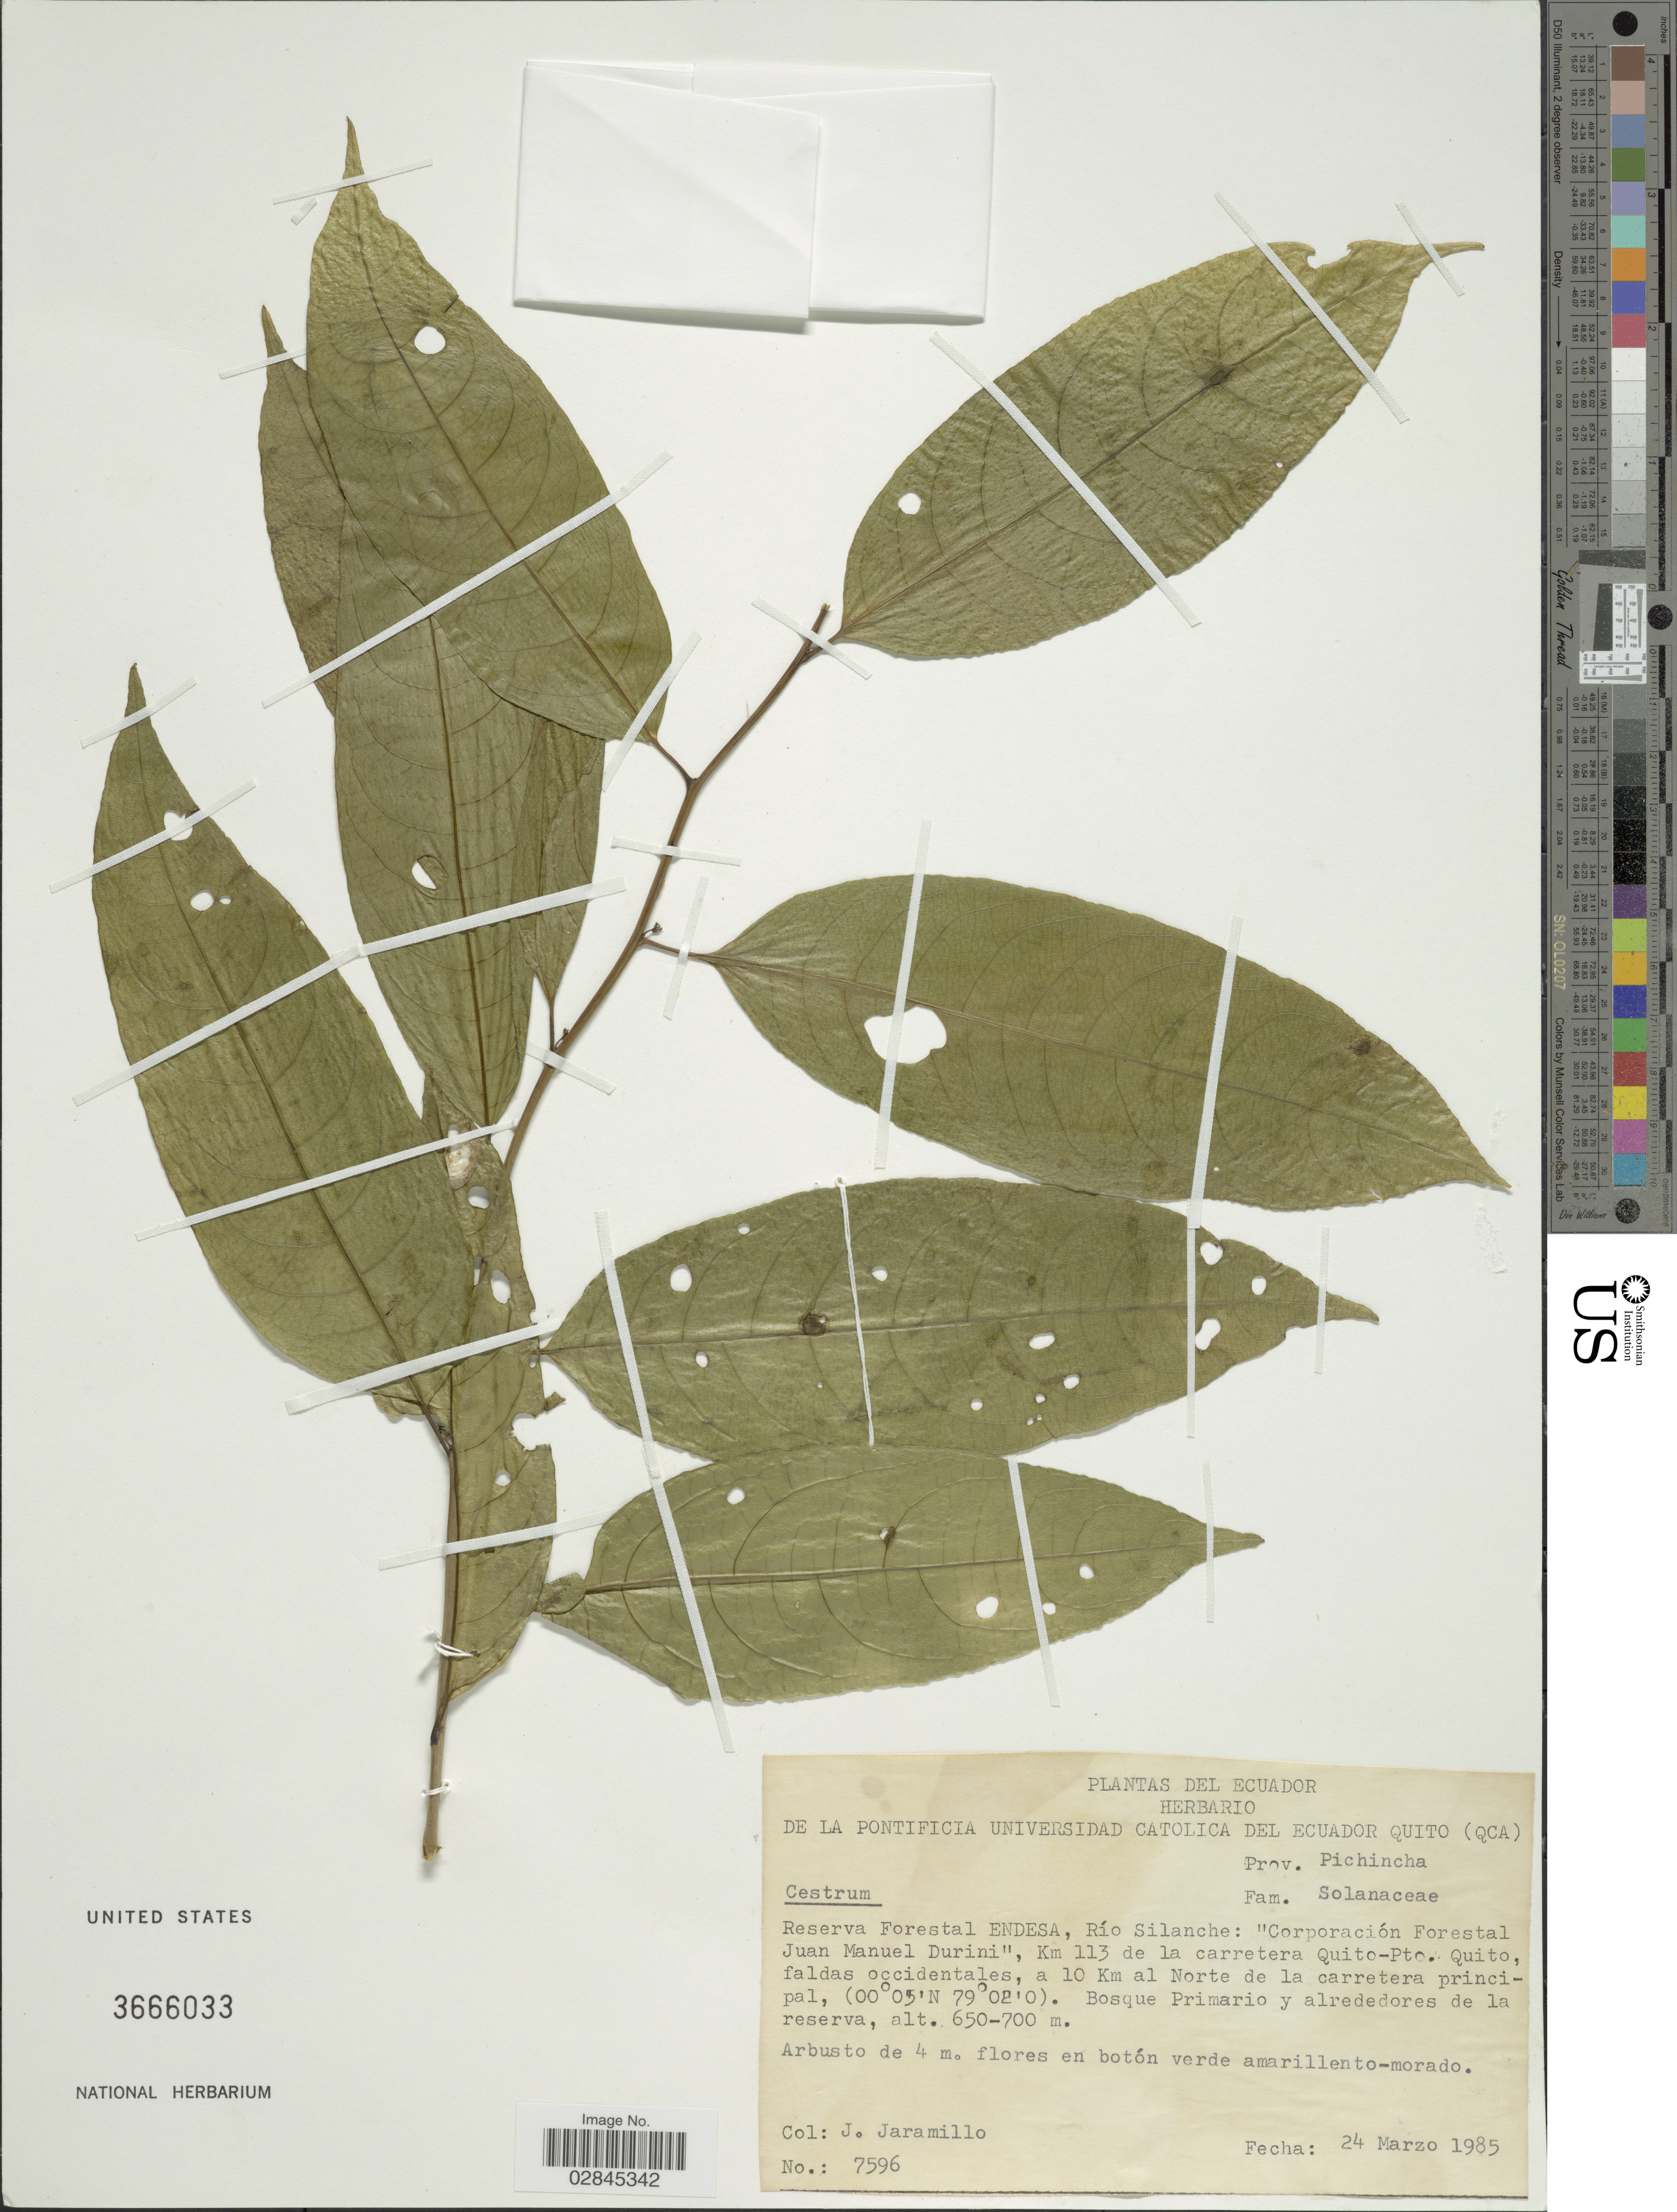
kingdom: Plantae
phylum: Tracheophyta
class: Magnoliopsida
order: Solanales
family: Solanaceae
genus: Cestrum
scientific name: Cestrum sp.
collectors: J. Jaramillo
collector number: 7596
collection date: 1985-03-24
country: Ecuador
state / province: Pichincha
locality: Reserva Forestal Endesa, Río Silanche: "Corporación Forestal Juan Manuel Durini", Km 113 de la carretera Quito-Pto. Quito, faldas occidentales, a 10 Km al Norte de la carretera principal.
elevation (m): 650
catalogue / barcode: US 3666033